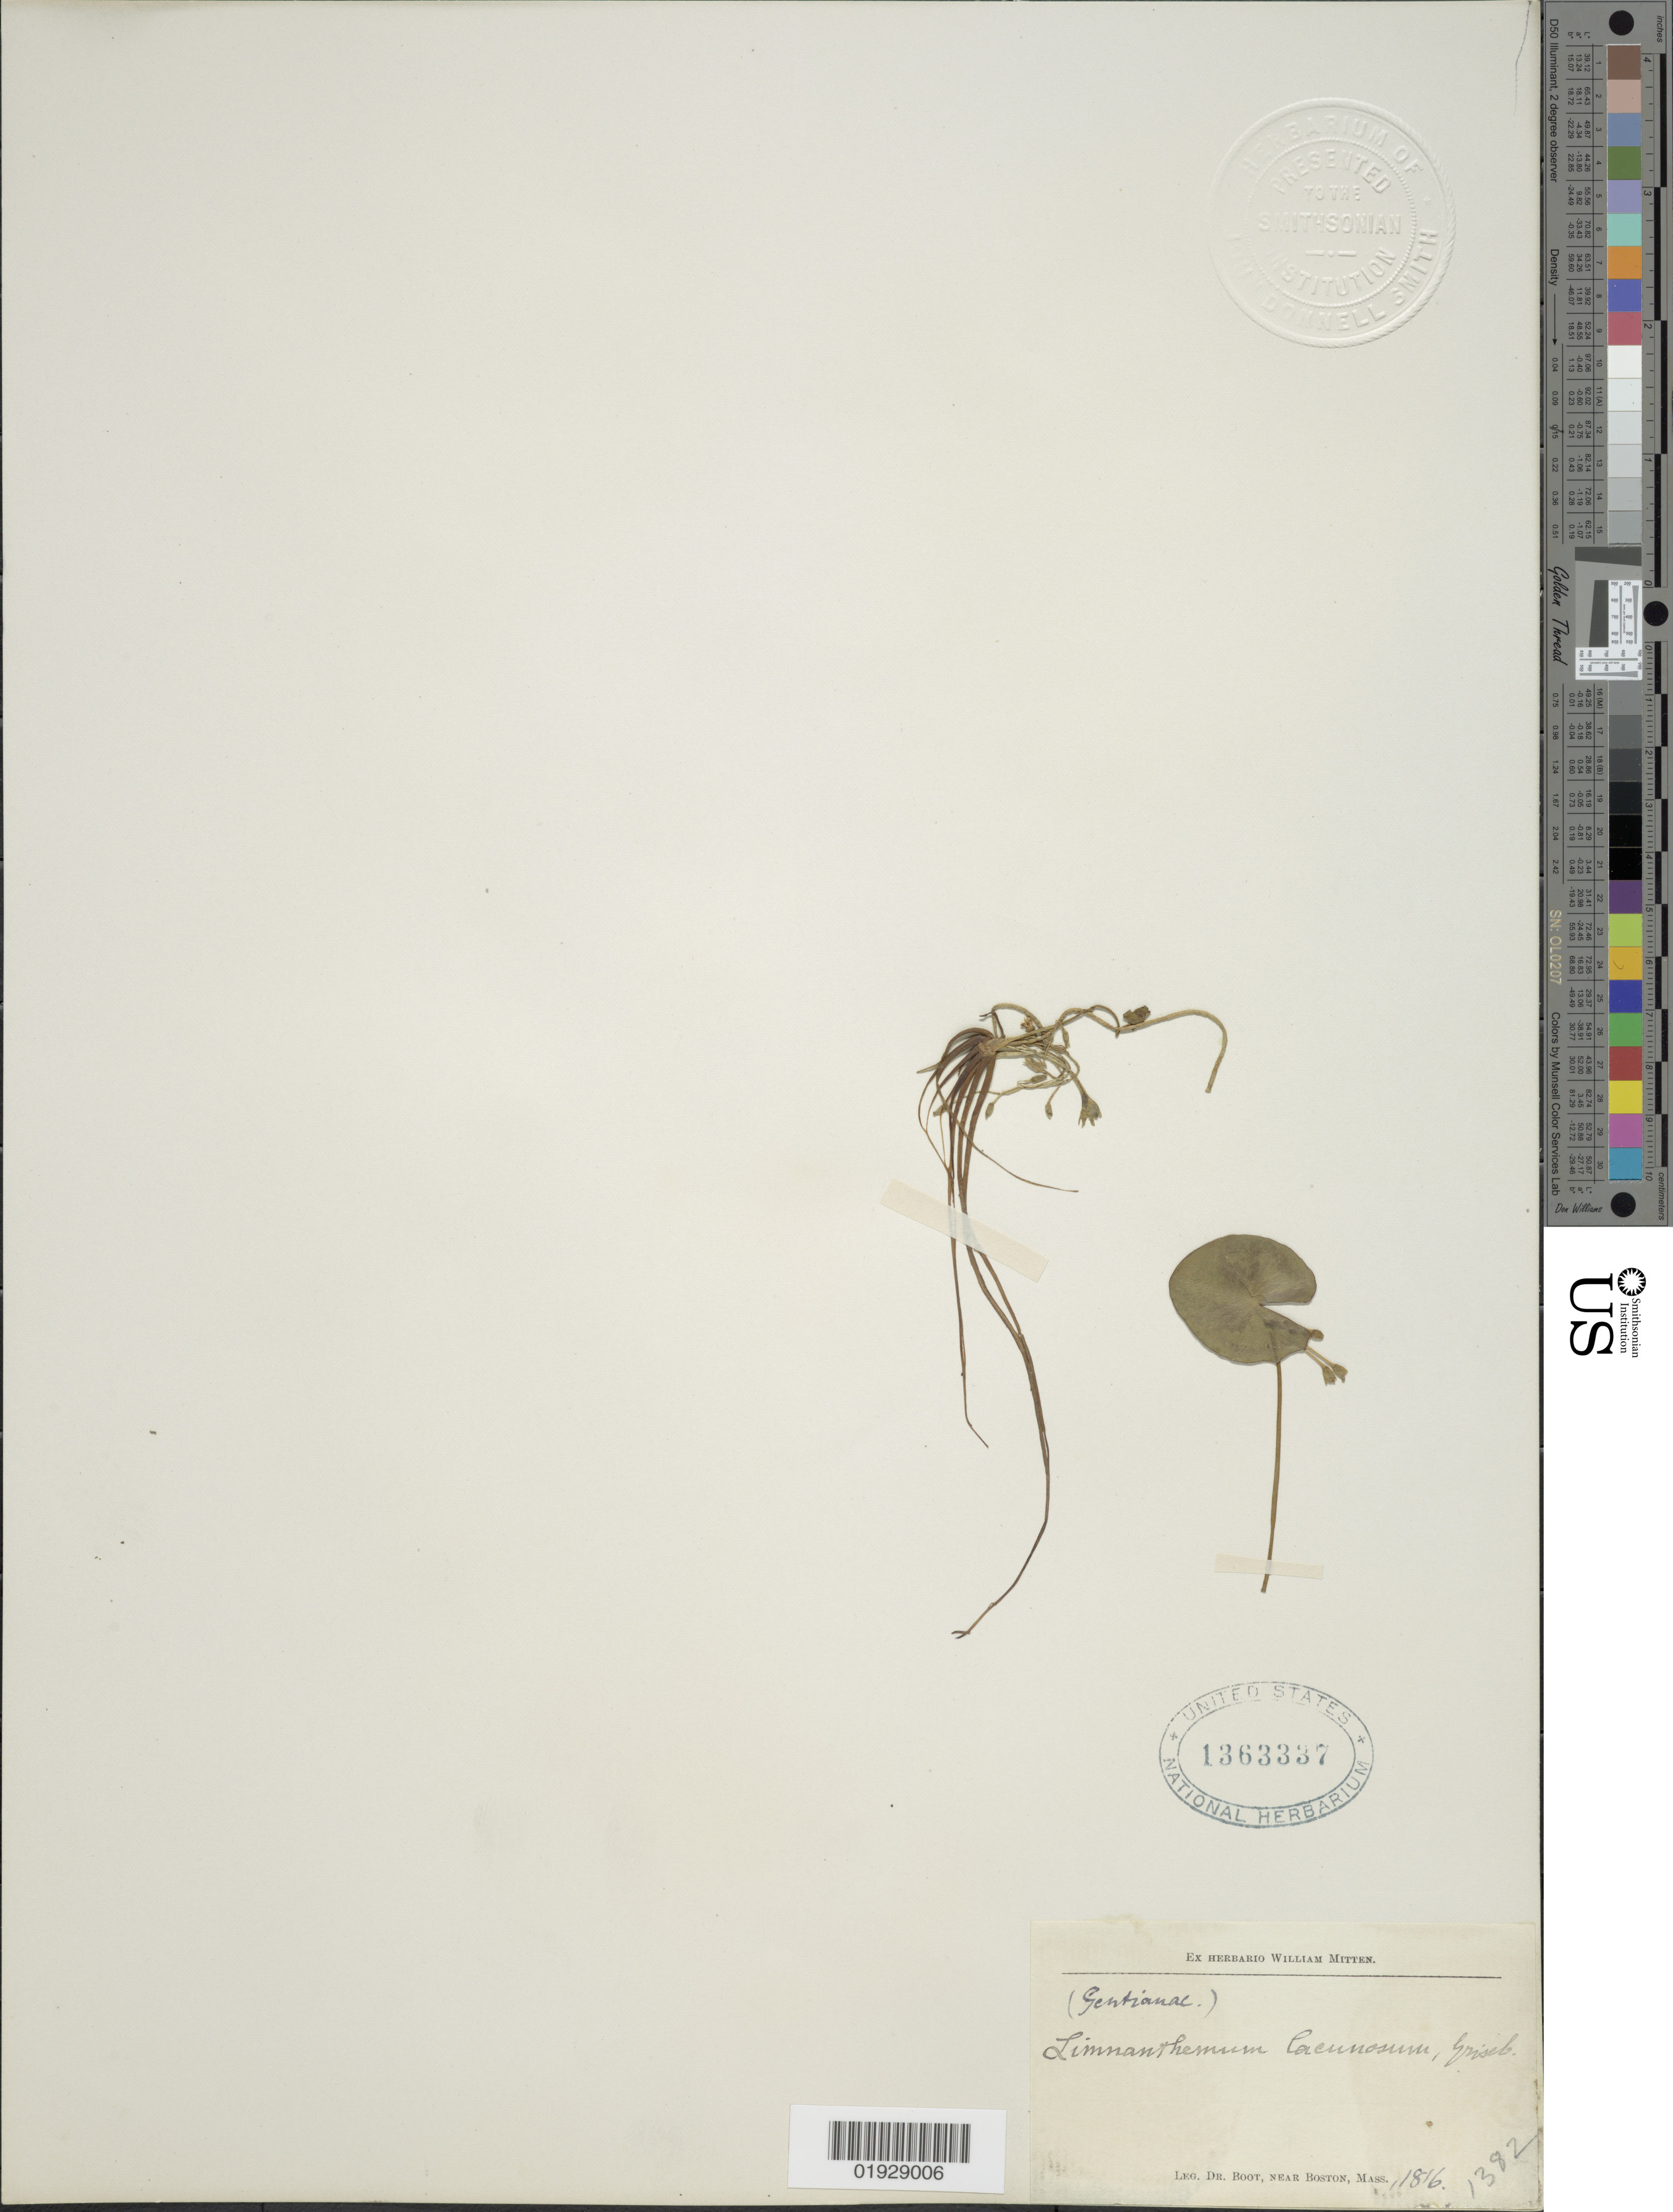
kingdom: Plantae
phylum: Tracheophyta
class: Magnoliopsida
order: Asterales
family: Menyanthaceae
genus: Nymphoides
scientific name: Nymphoides lacunosum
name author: Fernald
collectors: Boot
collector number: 1382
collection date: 1816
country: United States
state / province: Massachusetts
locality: Near Boston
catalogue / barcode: US 1363337